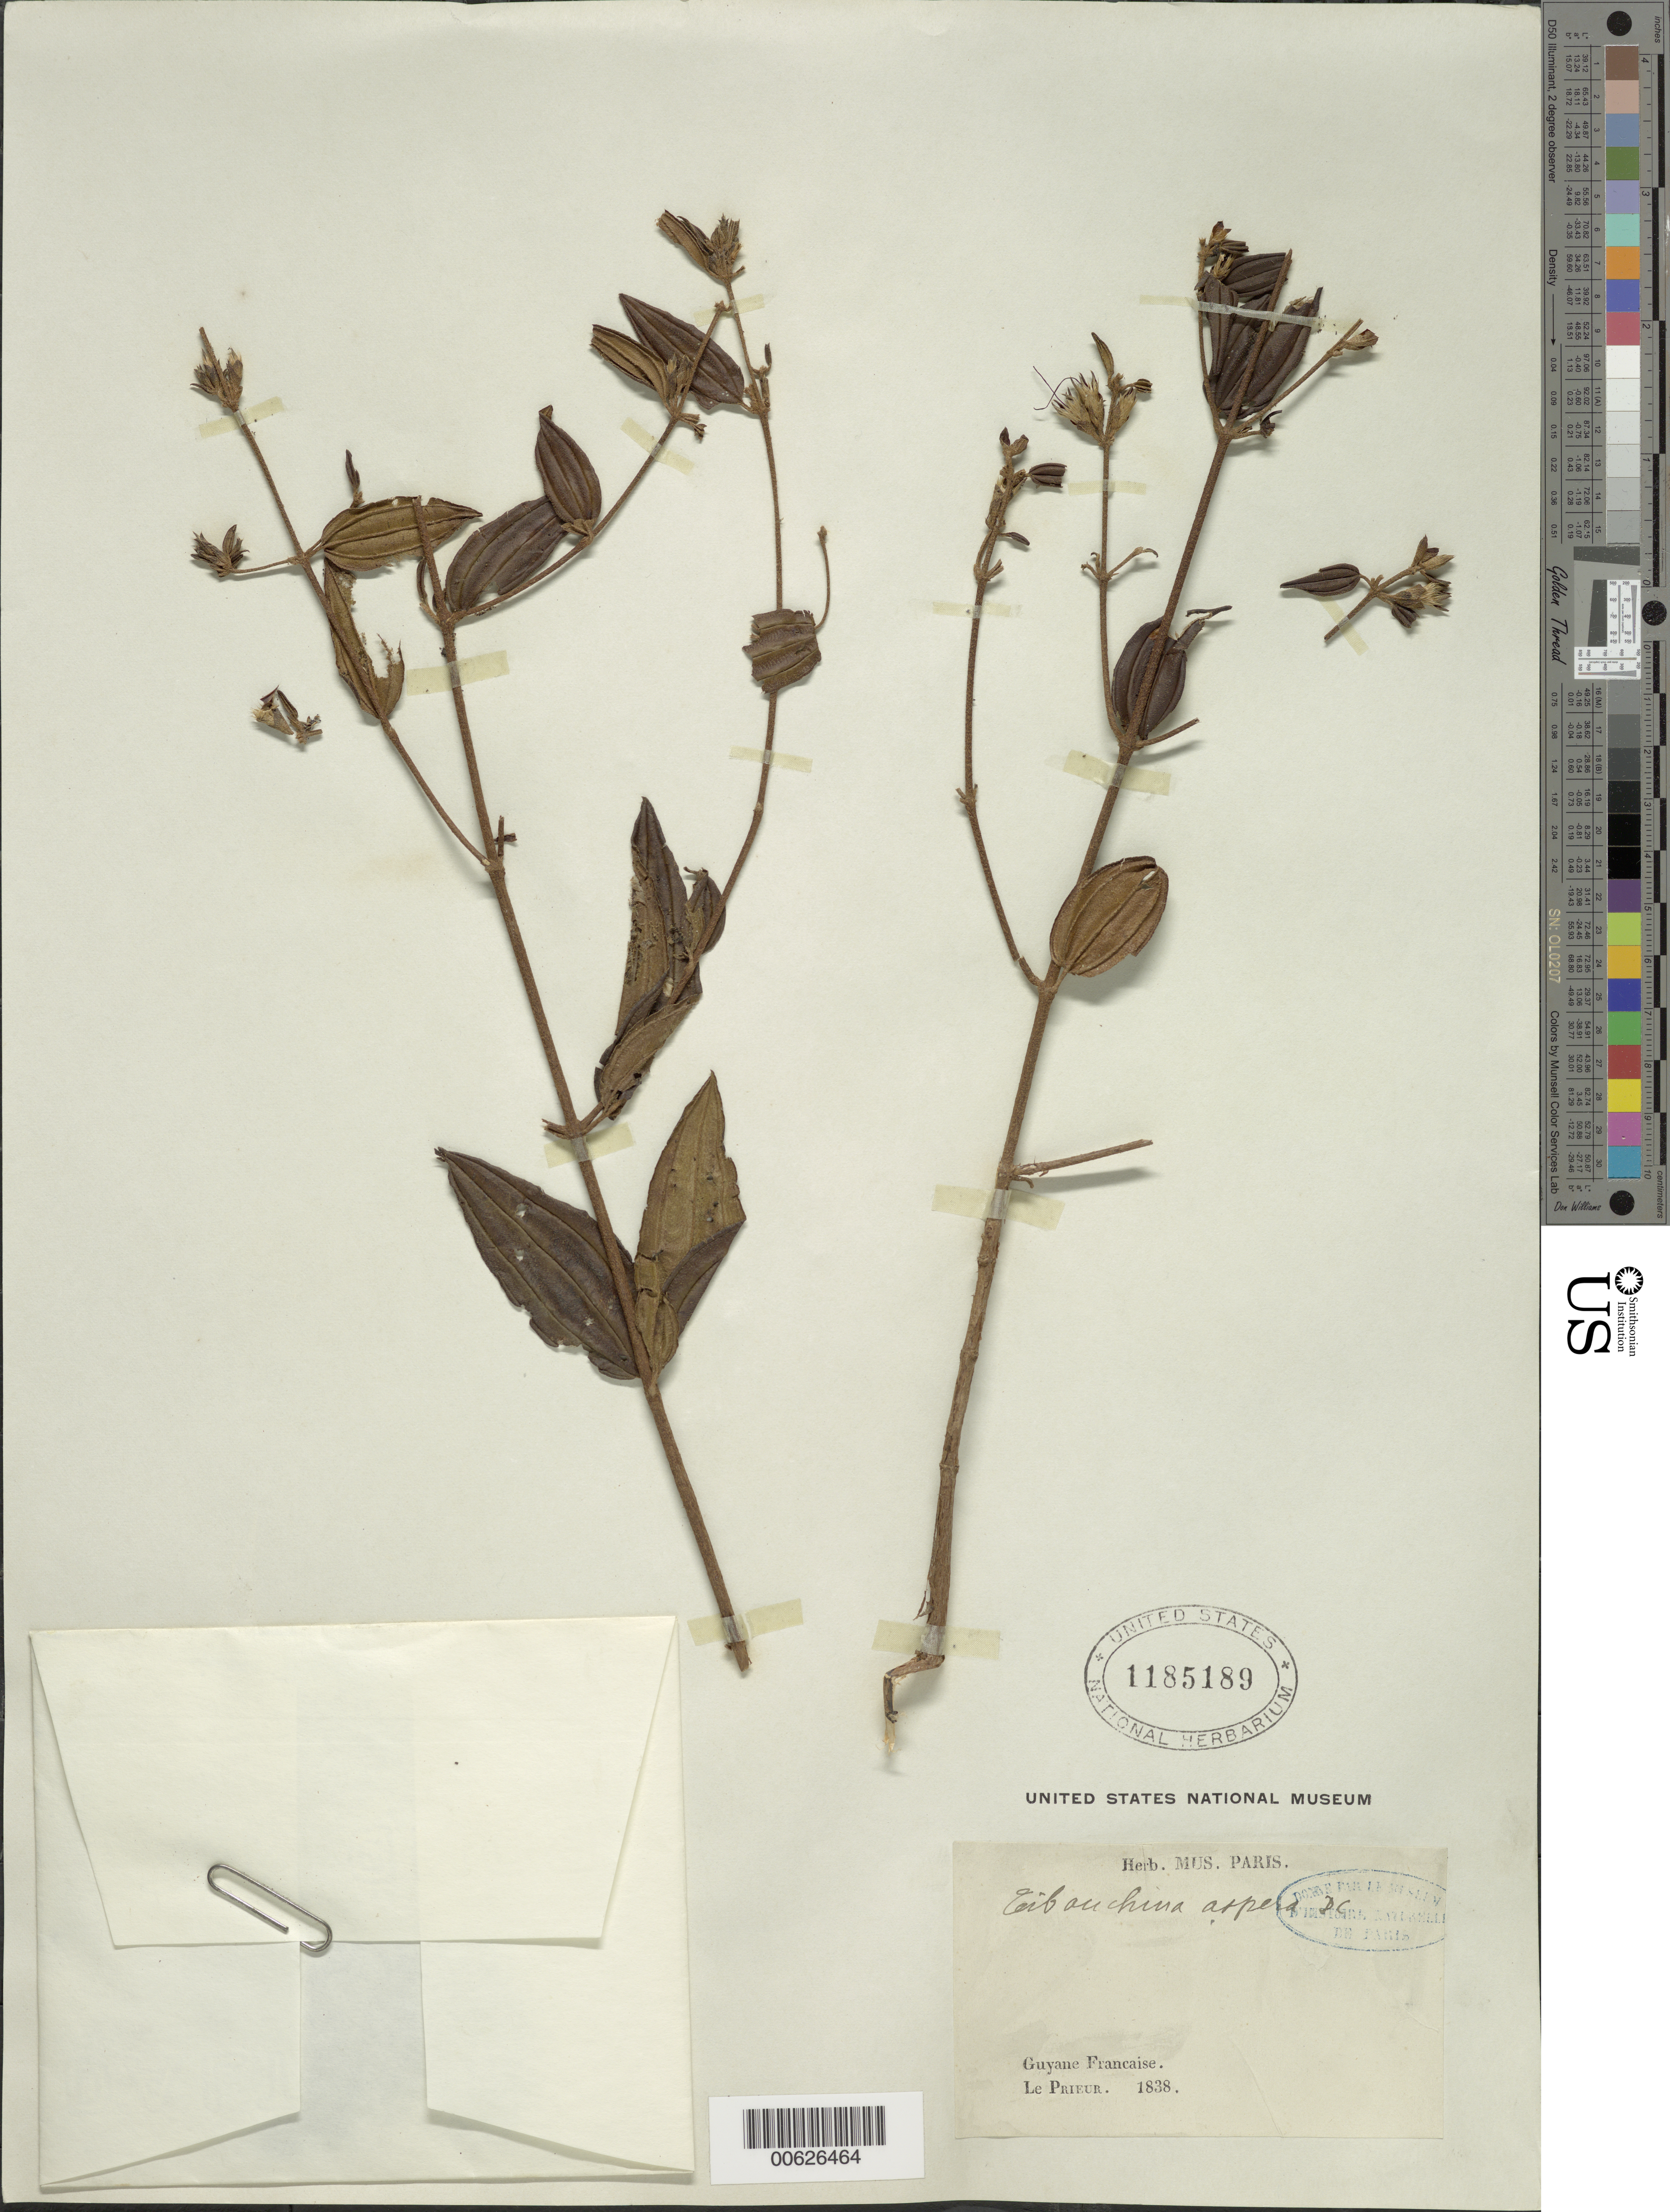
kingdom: Plantae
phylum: Tracheophyta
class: Magnoliopsida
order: Myrtales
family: Melastomataceae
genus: Tibouchina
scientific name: Tibouchina aspera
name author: Aubl.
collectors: F. M. R. Leprieur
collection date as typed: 1838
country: French Guiana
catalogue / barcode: US 1185189